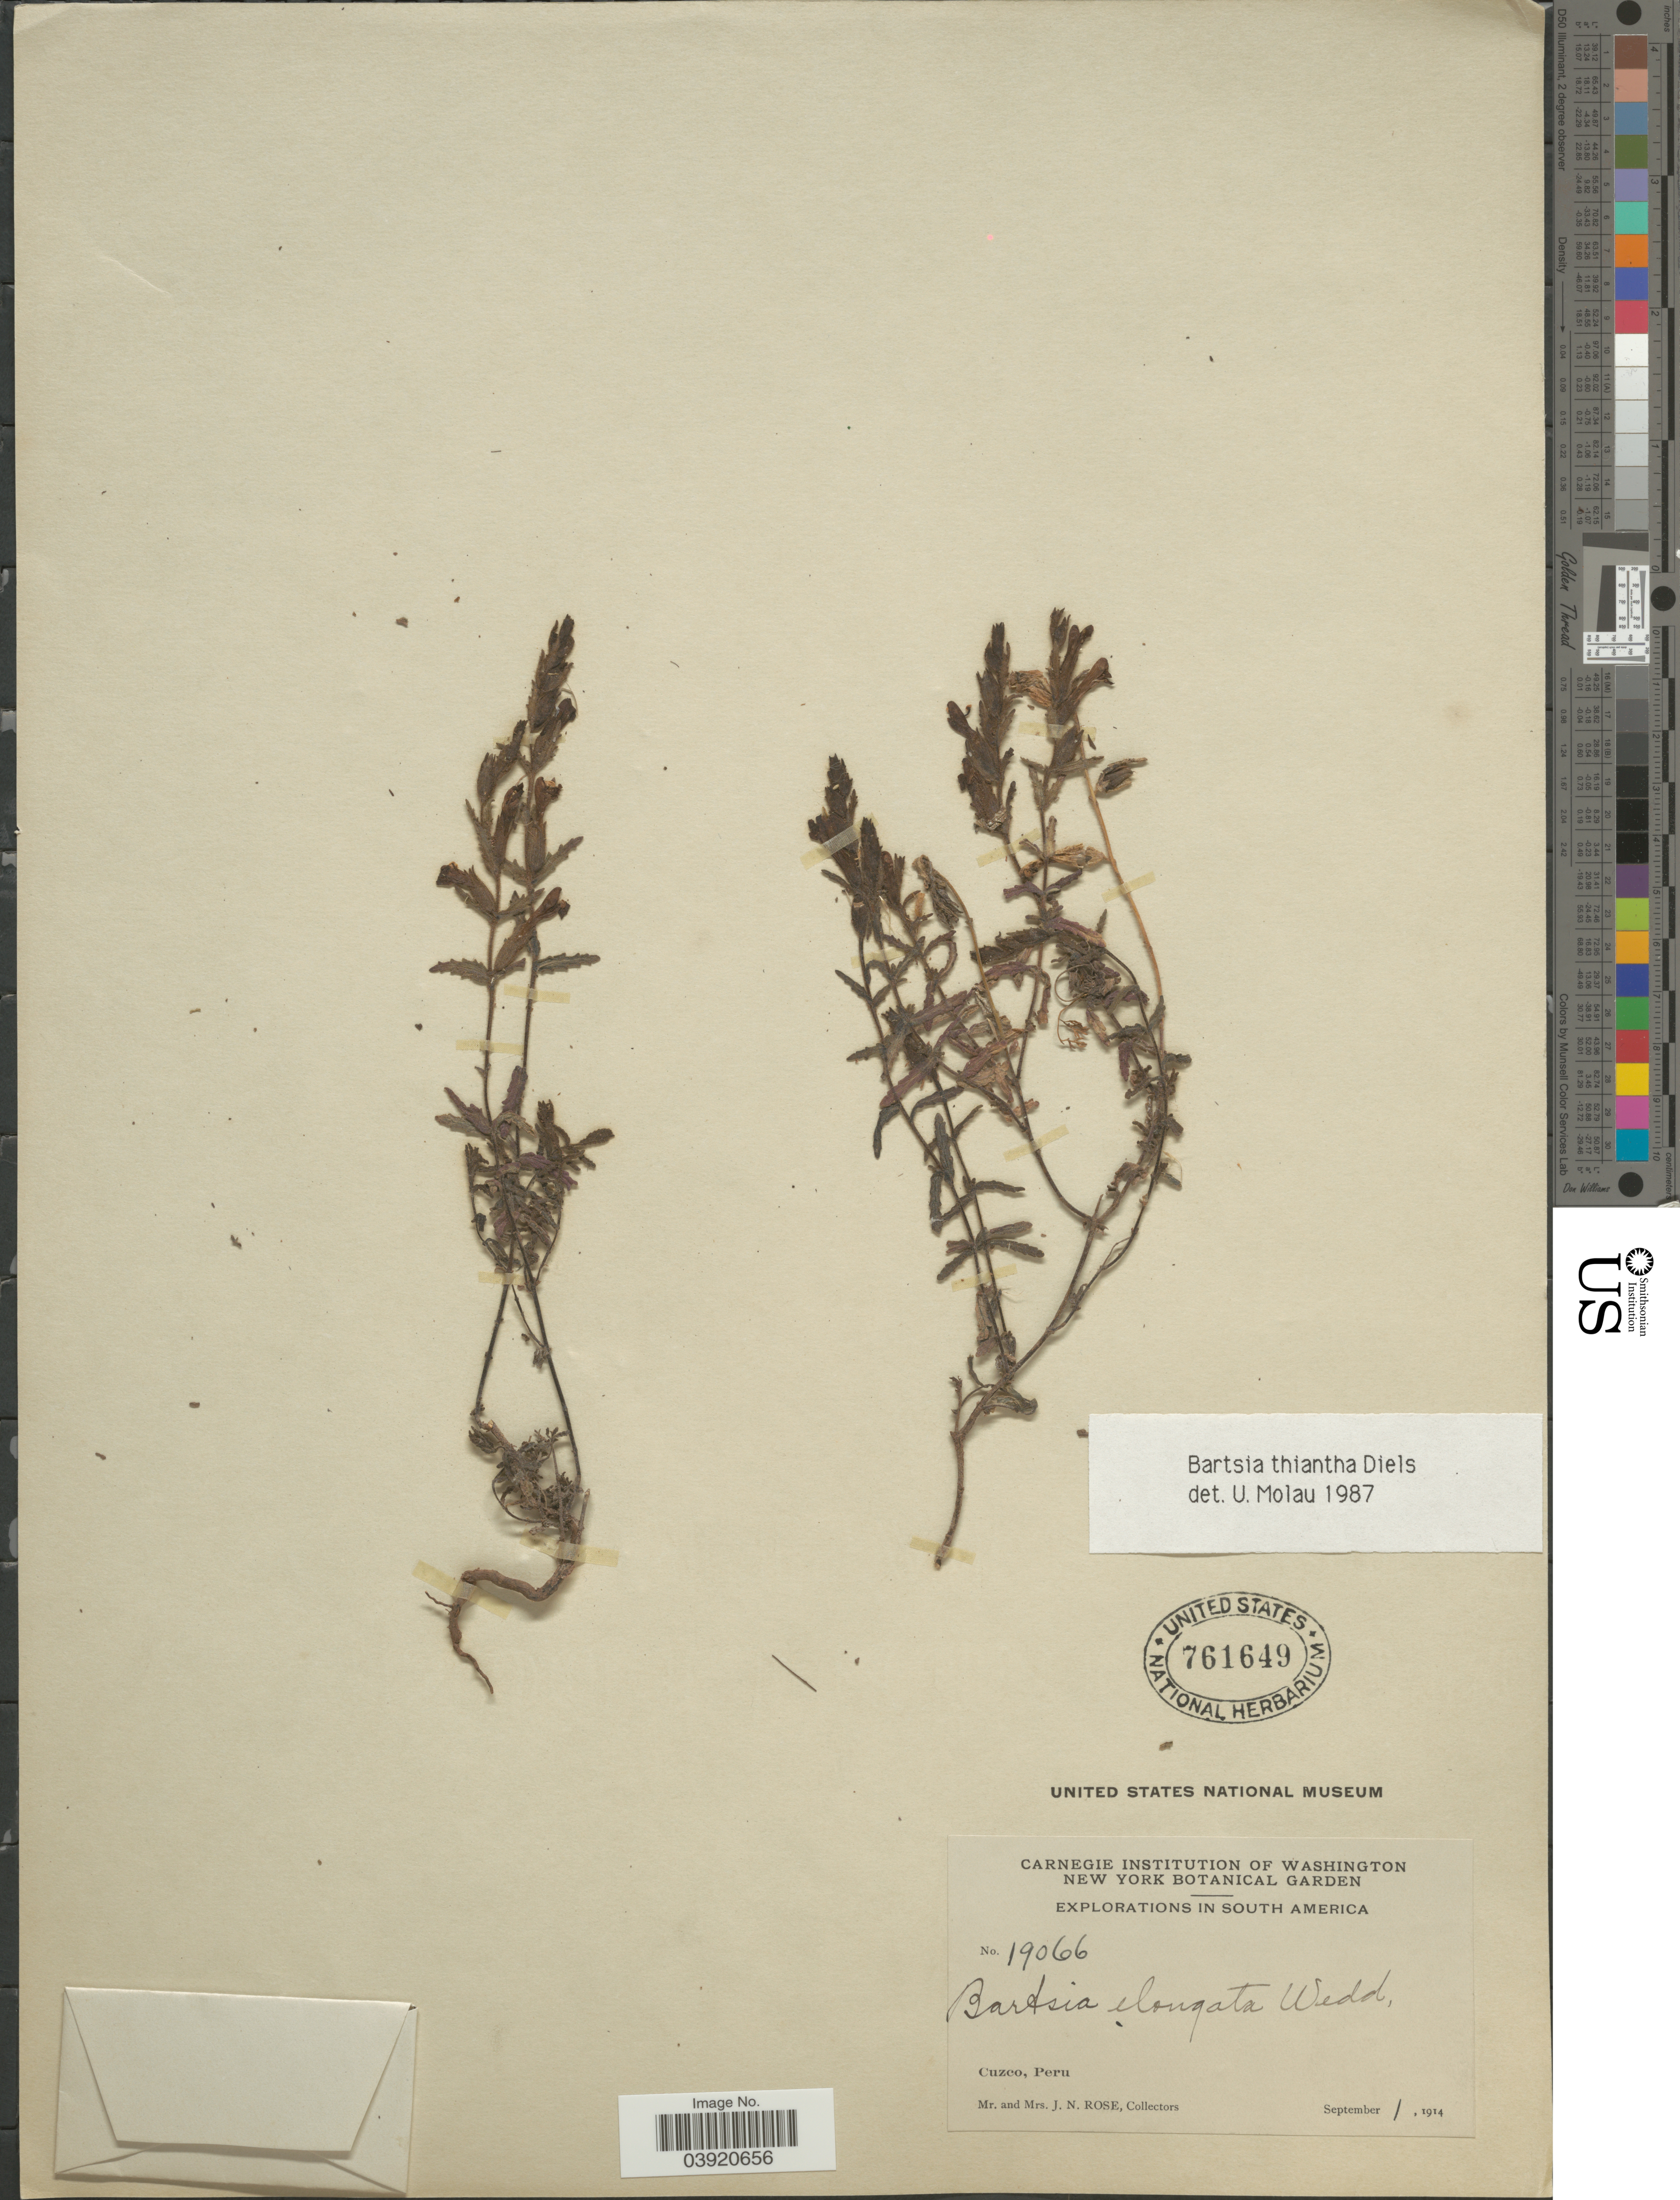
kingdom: Plantae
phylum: Tracheophyta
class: Magnoliopsida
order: Lamiales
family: Orobanchaceae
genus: Bartsia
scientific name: Bartsia thiantha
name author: Diels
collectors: J. N. Rose & L. B. Rose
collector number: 19066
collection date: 1914-09-01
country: Peru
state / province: Cusco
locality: Cuzco.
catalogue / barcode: US 761649